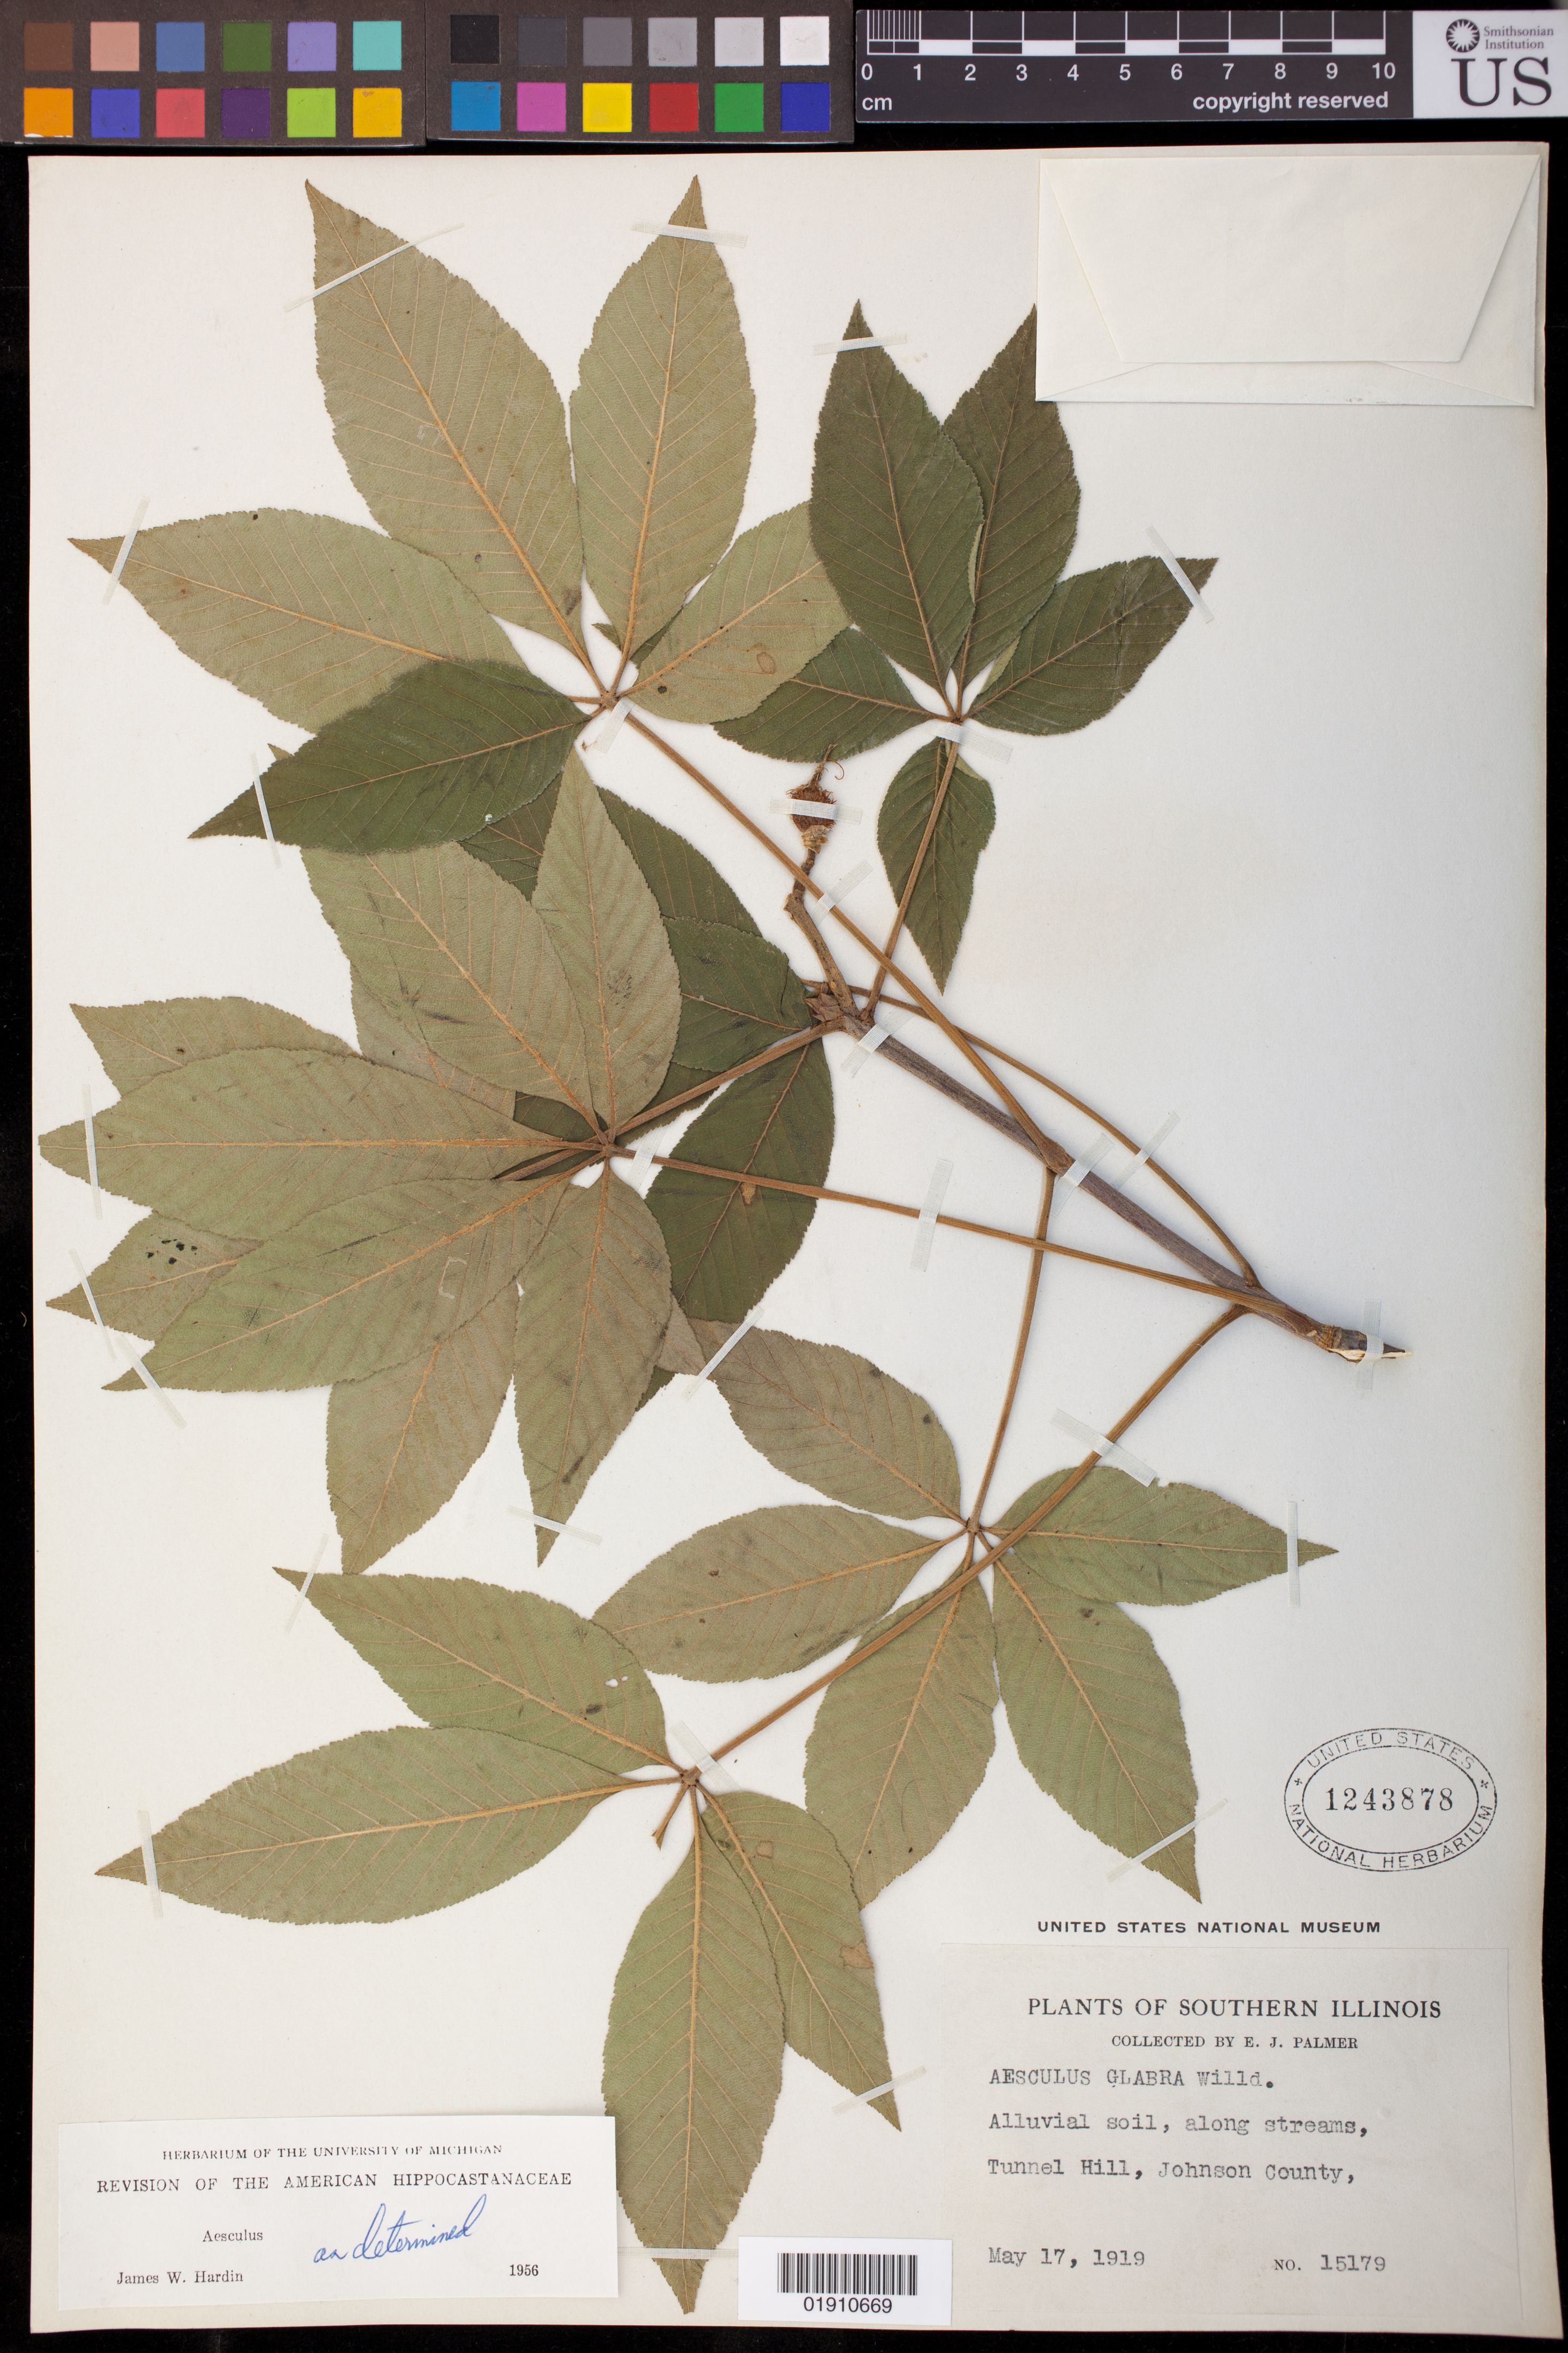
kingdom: Plantae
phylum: Tracheophyta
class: Magnoliopsida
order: Sapindales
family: Sapindaceae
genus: Aesculus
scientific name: Aesculus glabra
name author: Willd.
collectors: E. J. Palmer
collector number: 15179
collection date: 1919-05-17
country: United States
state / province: Illinois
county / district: Johnson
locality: Tunnel Hill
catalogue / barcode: US 1243878